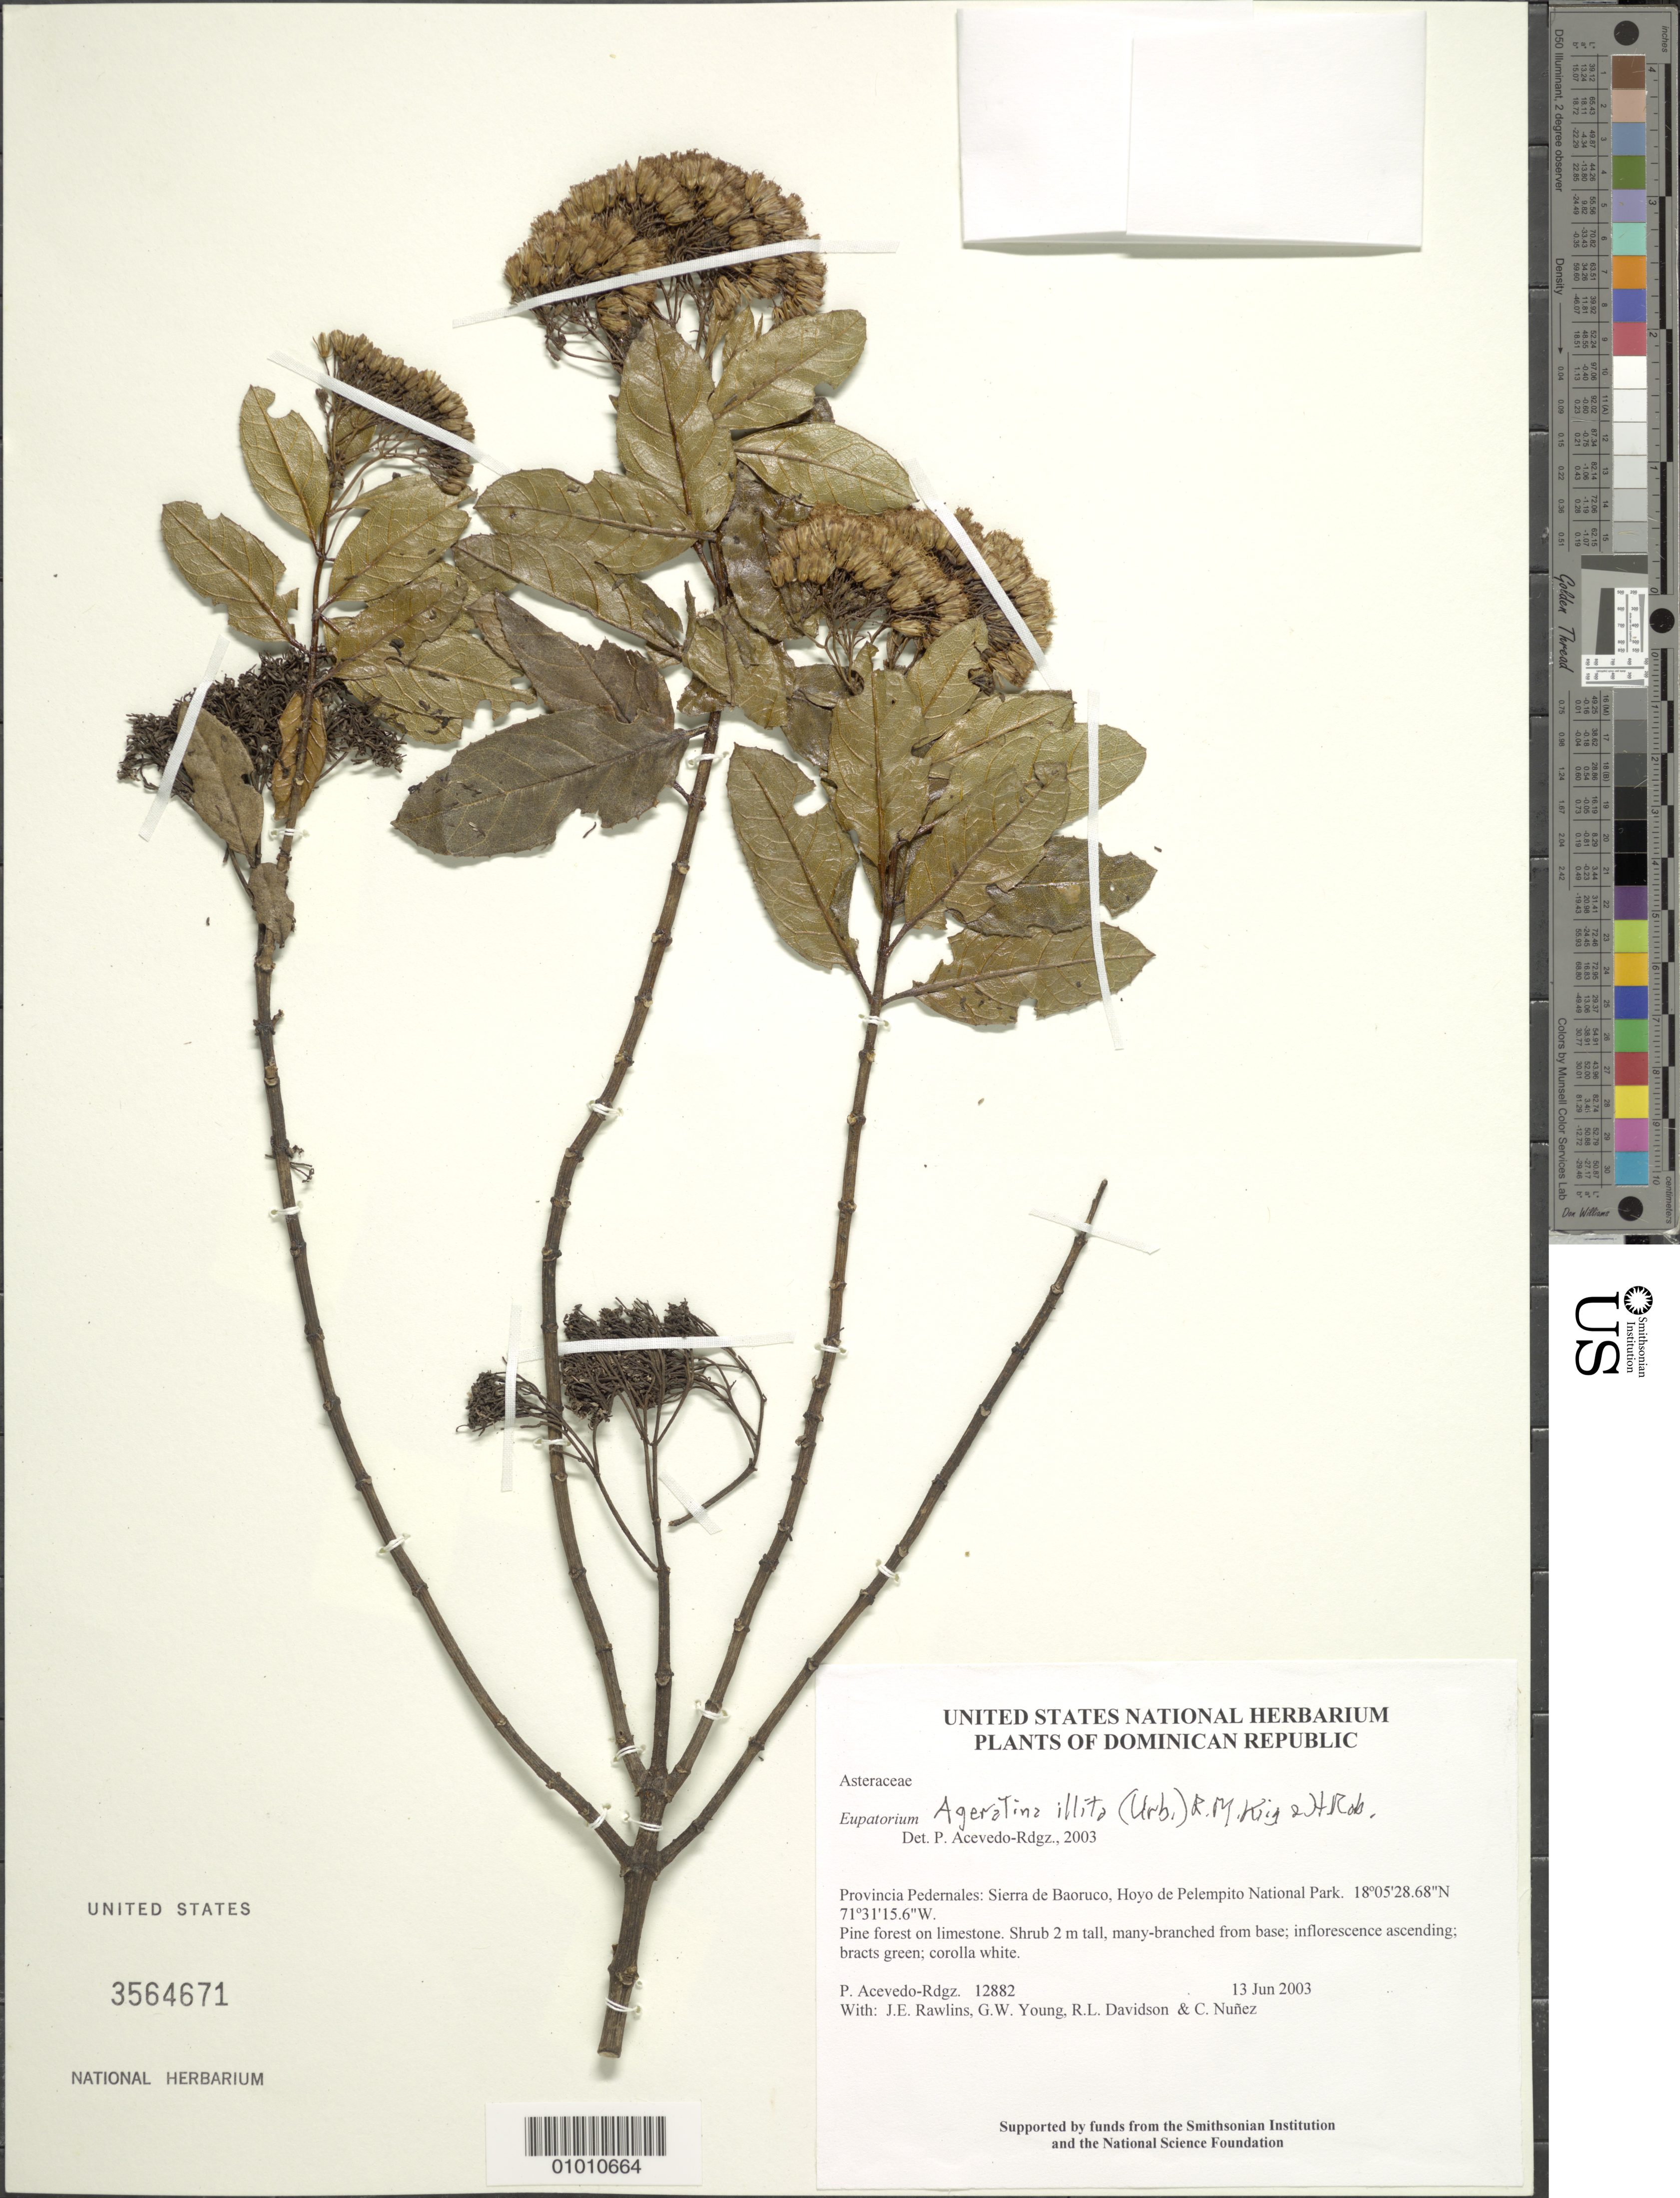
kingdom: Plantae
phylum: Tracheophyta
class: Magnoliopsida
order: Asterales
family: Asteraceae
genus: Ageratina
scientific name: Ageratina illita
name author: (Urb.) R.M. King & H. Rob.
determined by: Robinson, Harold E., (US)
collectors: P. Acevedo-Rodr., J. Rawlins, G. Young, R. Davidson & C. Nunez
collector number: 12882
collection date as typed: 13 Jun 2003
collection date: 2003-06-13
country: Dominican Republic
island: Hispaniola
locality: Provincia Pedernales: Sierra de Baoruco, Hoyo de Pelempito National Park.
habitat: Pine forest on limestone.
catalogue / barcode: US 3564671